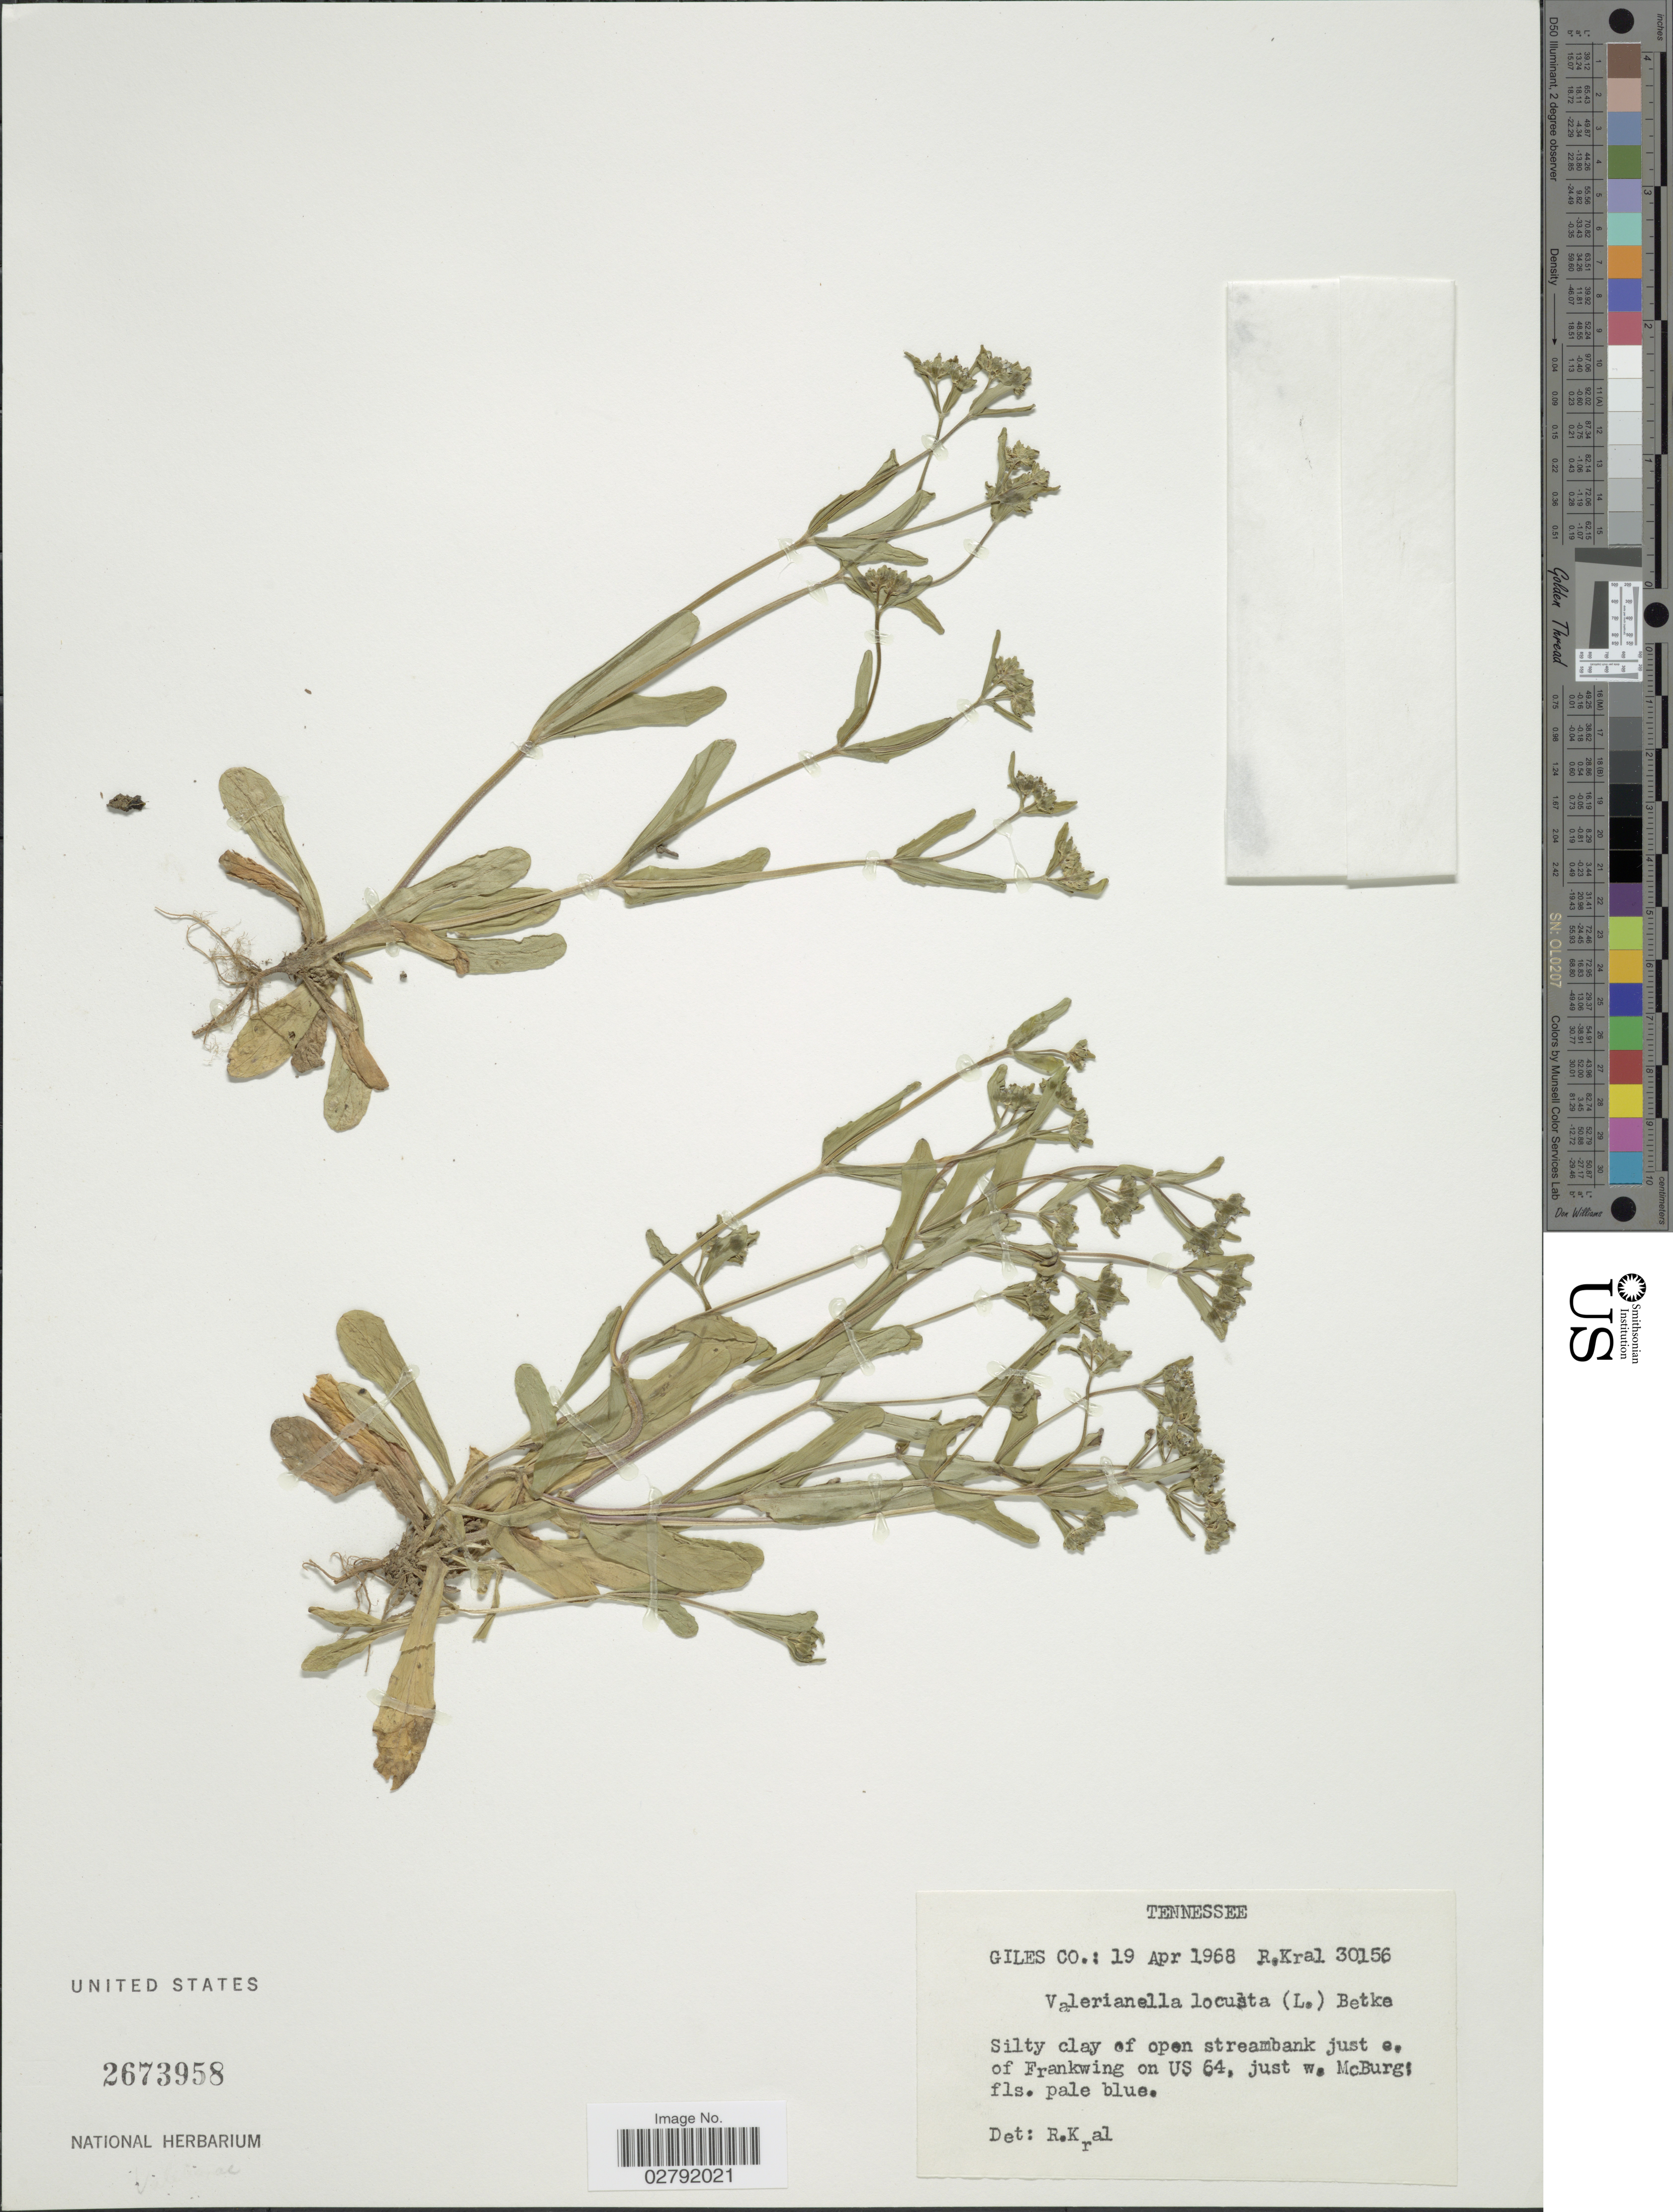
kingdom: Plantae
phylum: Tracheophyta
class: Magnoliopsida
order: Dipsacales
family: Caprifoliaceae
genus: Valerianella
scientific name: Valerianella locusta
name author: (L.) Latourr.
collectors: R. Kral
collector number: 30156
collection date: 1968-04-19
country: United States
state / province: Tennessee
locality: Giles Co. Just e. of Frankwing on US 64, just w. McBurg.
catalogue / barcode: US 2673958